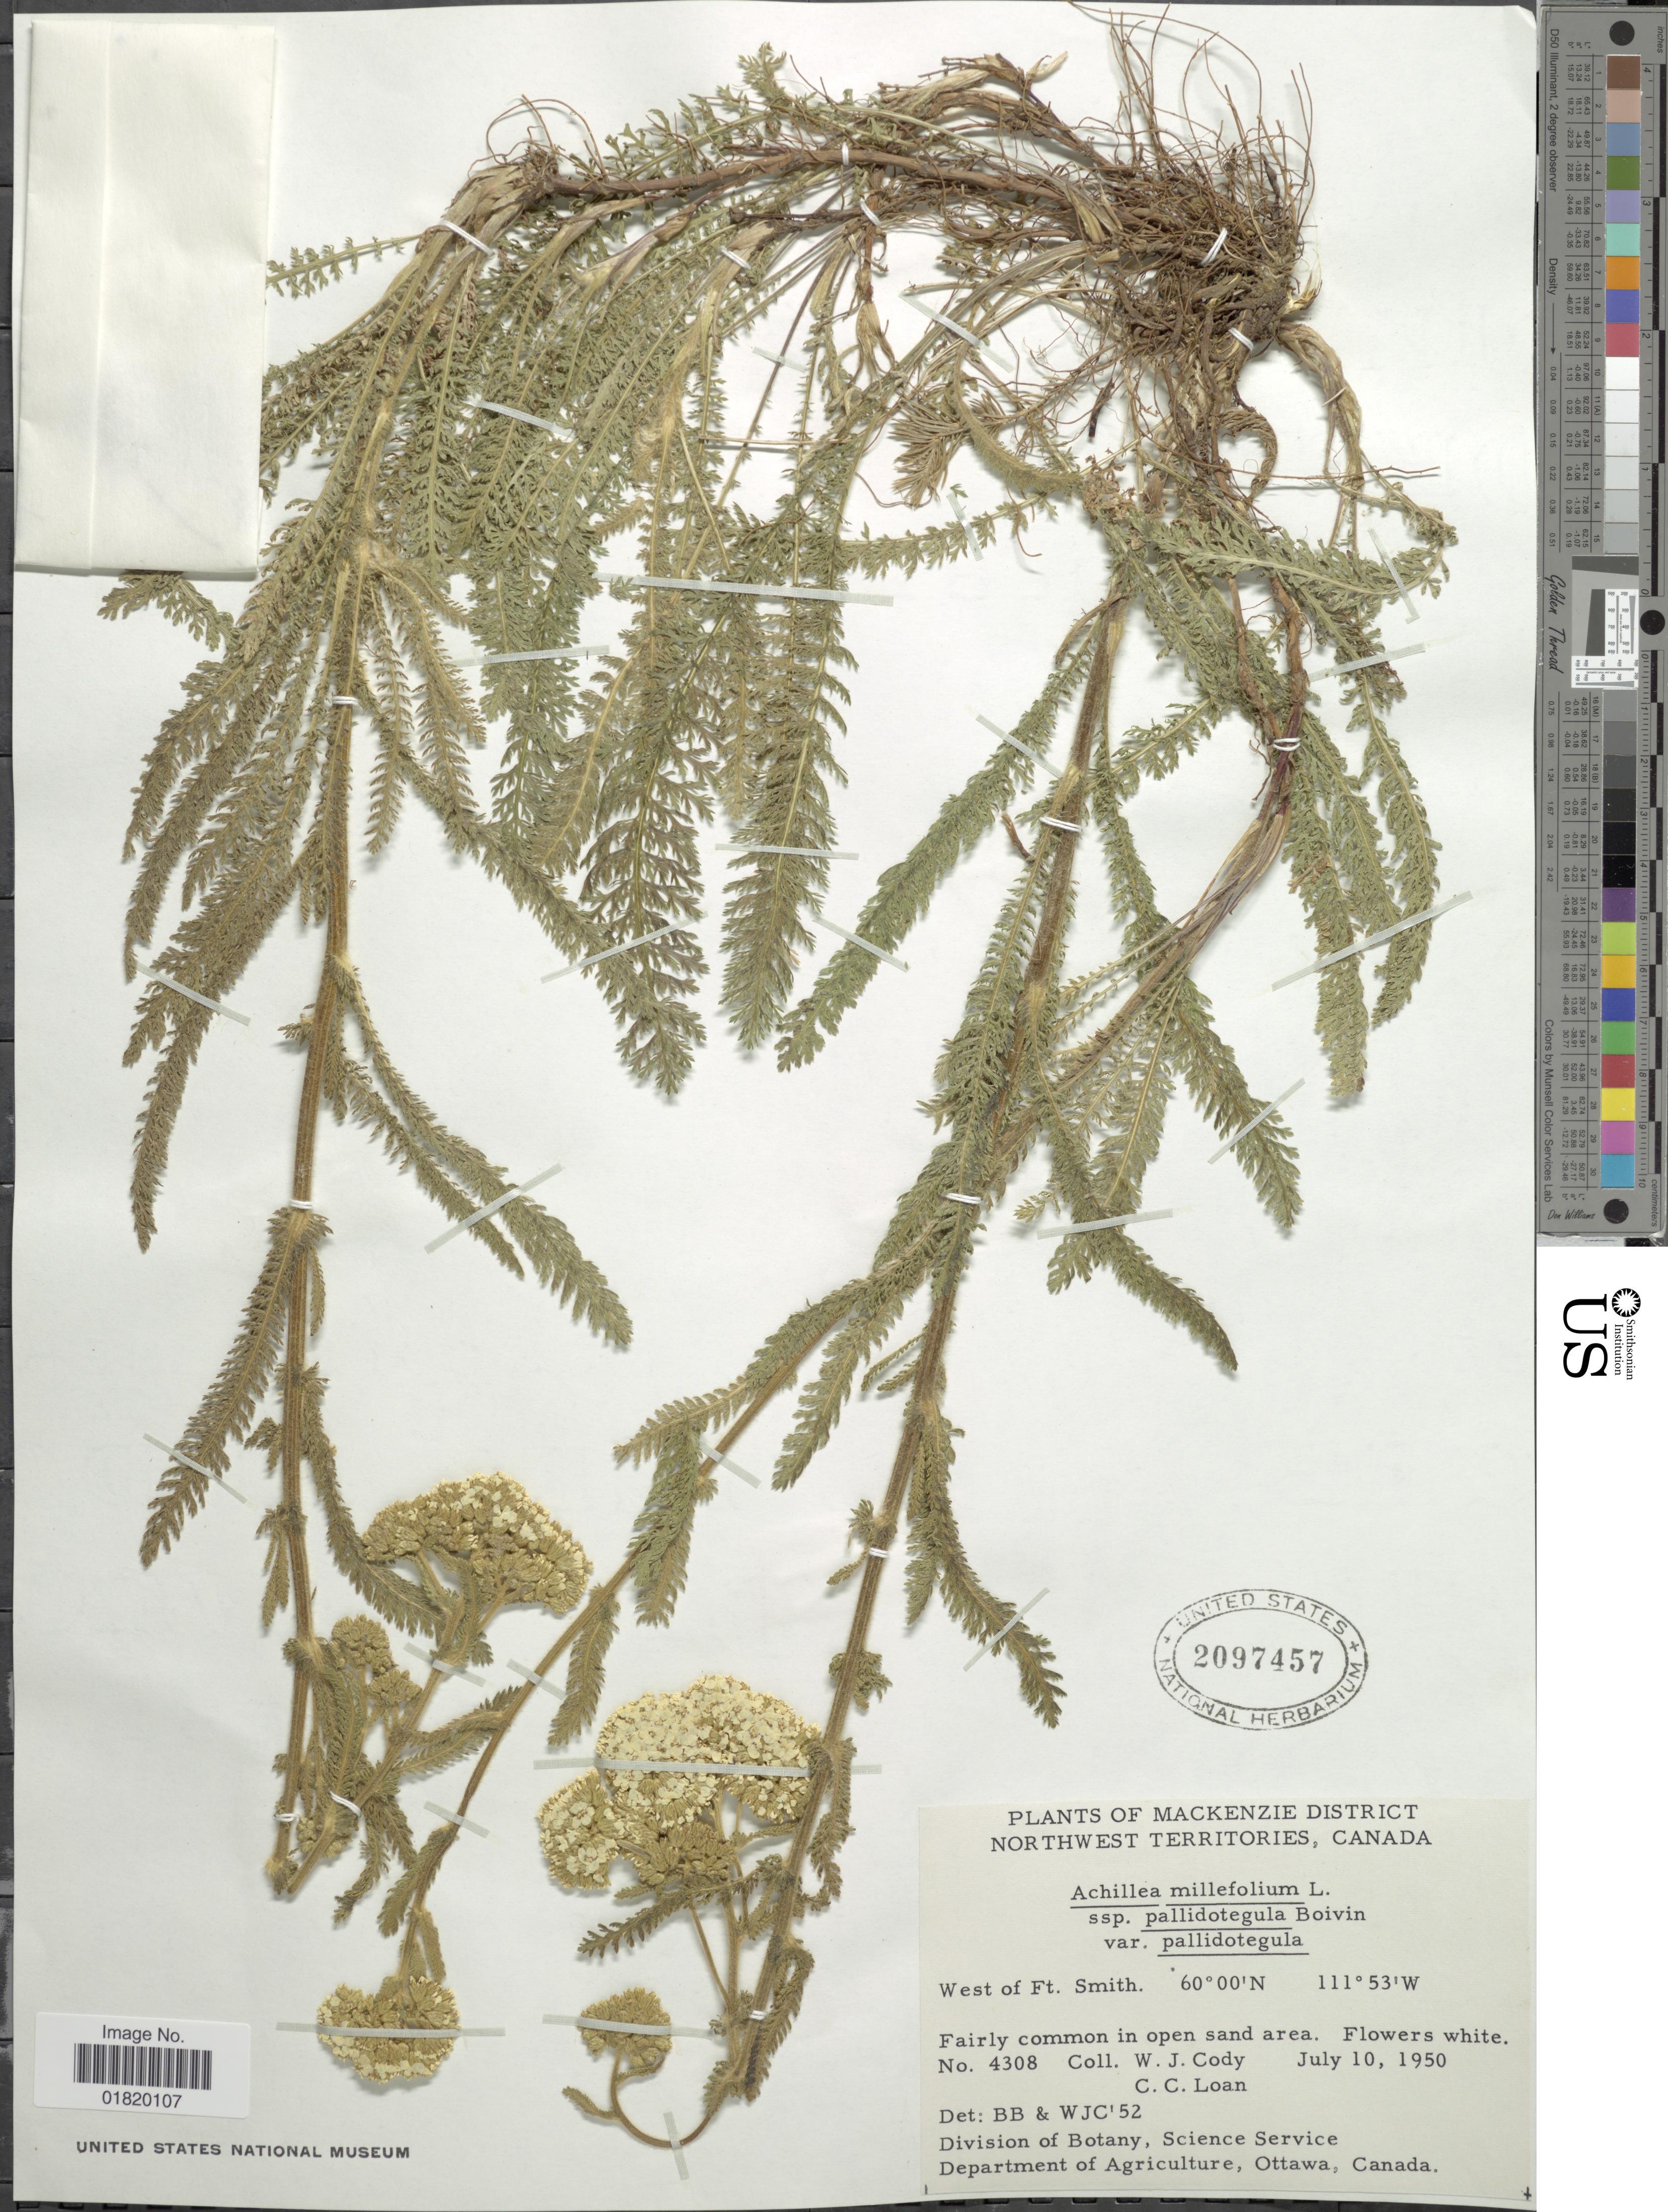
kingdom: Plantae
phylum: Tracheophyta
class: Magnoliopsida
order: Asterales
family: Asteraceae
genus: Achillea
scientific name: Achillea millefolium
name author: L.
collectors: W. Cody & C. Loan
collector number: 4308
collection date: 1950-07-10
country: Canada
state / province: Northwest Territories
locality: Mackenzie District. West of Ft. Smith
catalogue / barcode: US 2097457